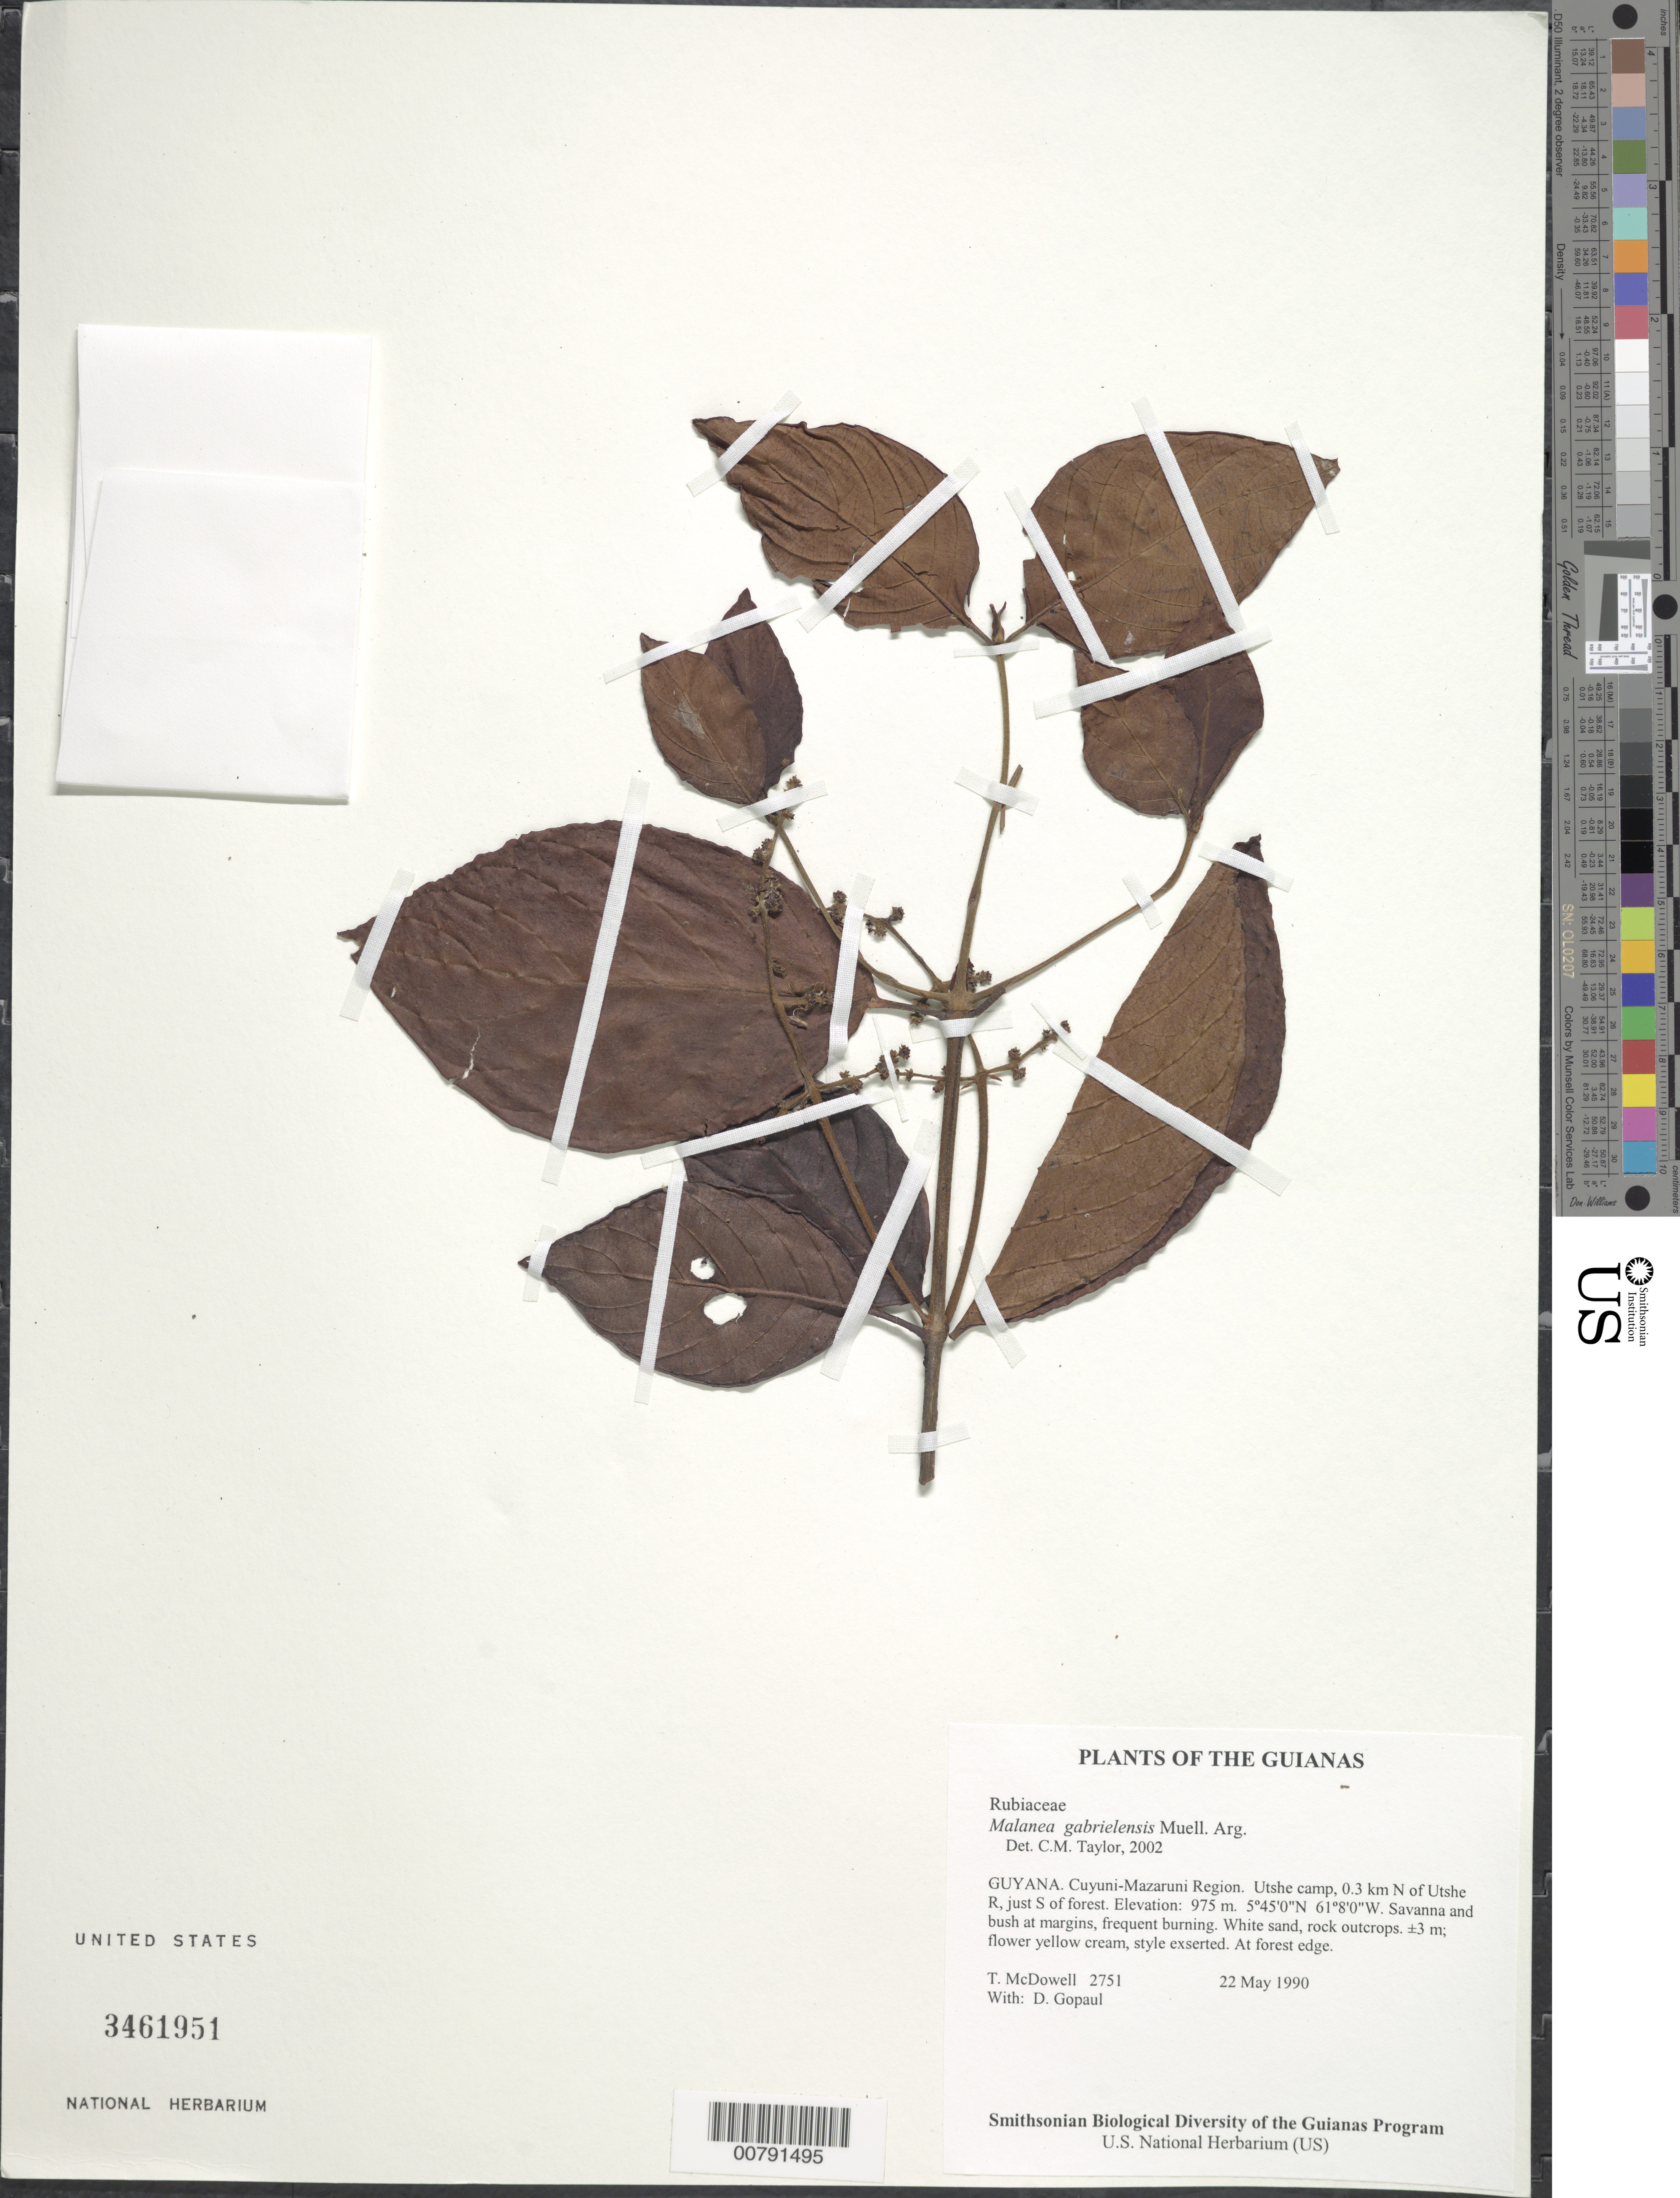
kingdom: Plantae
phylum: Tracheophyta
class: Magnoliopsida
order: Gentianales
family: Rubiaceae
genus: Malanea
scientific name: Malanea gabrielensis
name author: Müll. Arg.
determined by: Taylor, Charlotte M.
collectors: T. McDowell & D. Gopaul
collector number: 2751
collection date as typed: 22 May 1990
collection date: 1990-05-22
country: Guyana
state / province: Cuyuni-Mazaruni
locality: Utshi camp, 0.3 km N of Utshi R, just S of forest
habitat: Savanna and bush at margins, frequent burning. White sand, rock outcrops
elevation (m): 975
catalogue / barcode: US 3461951